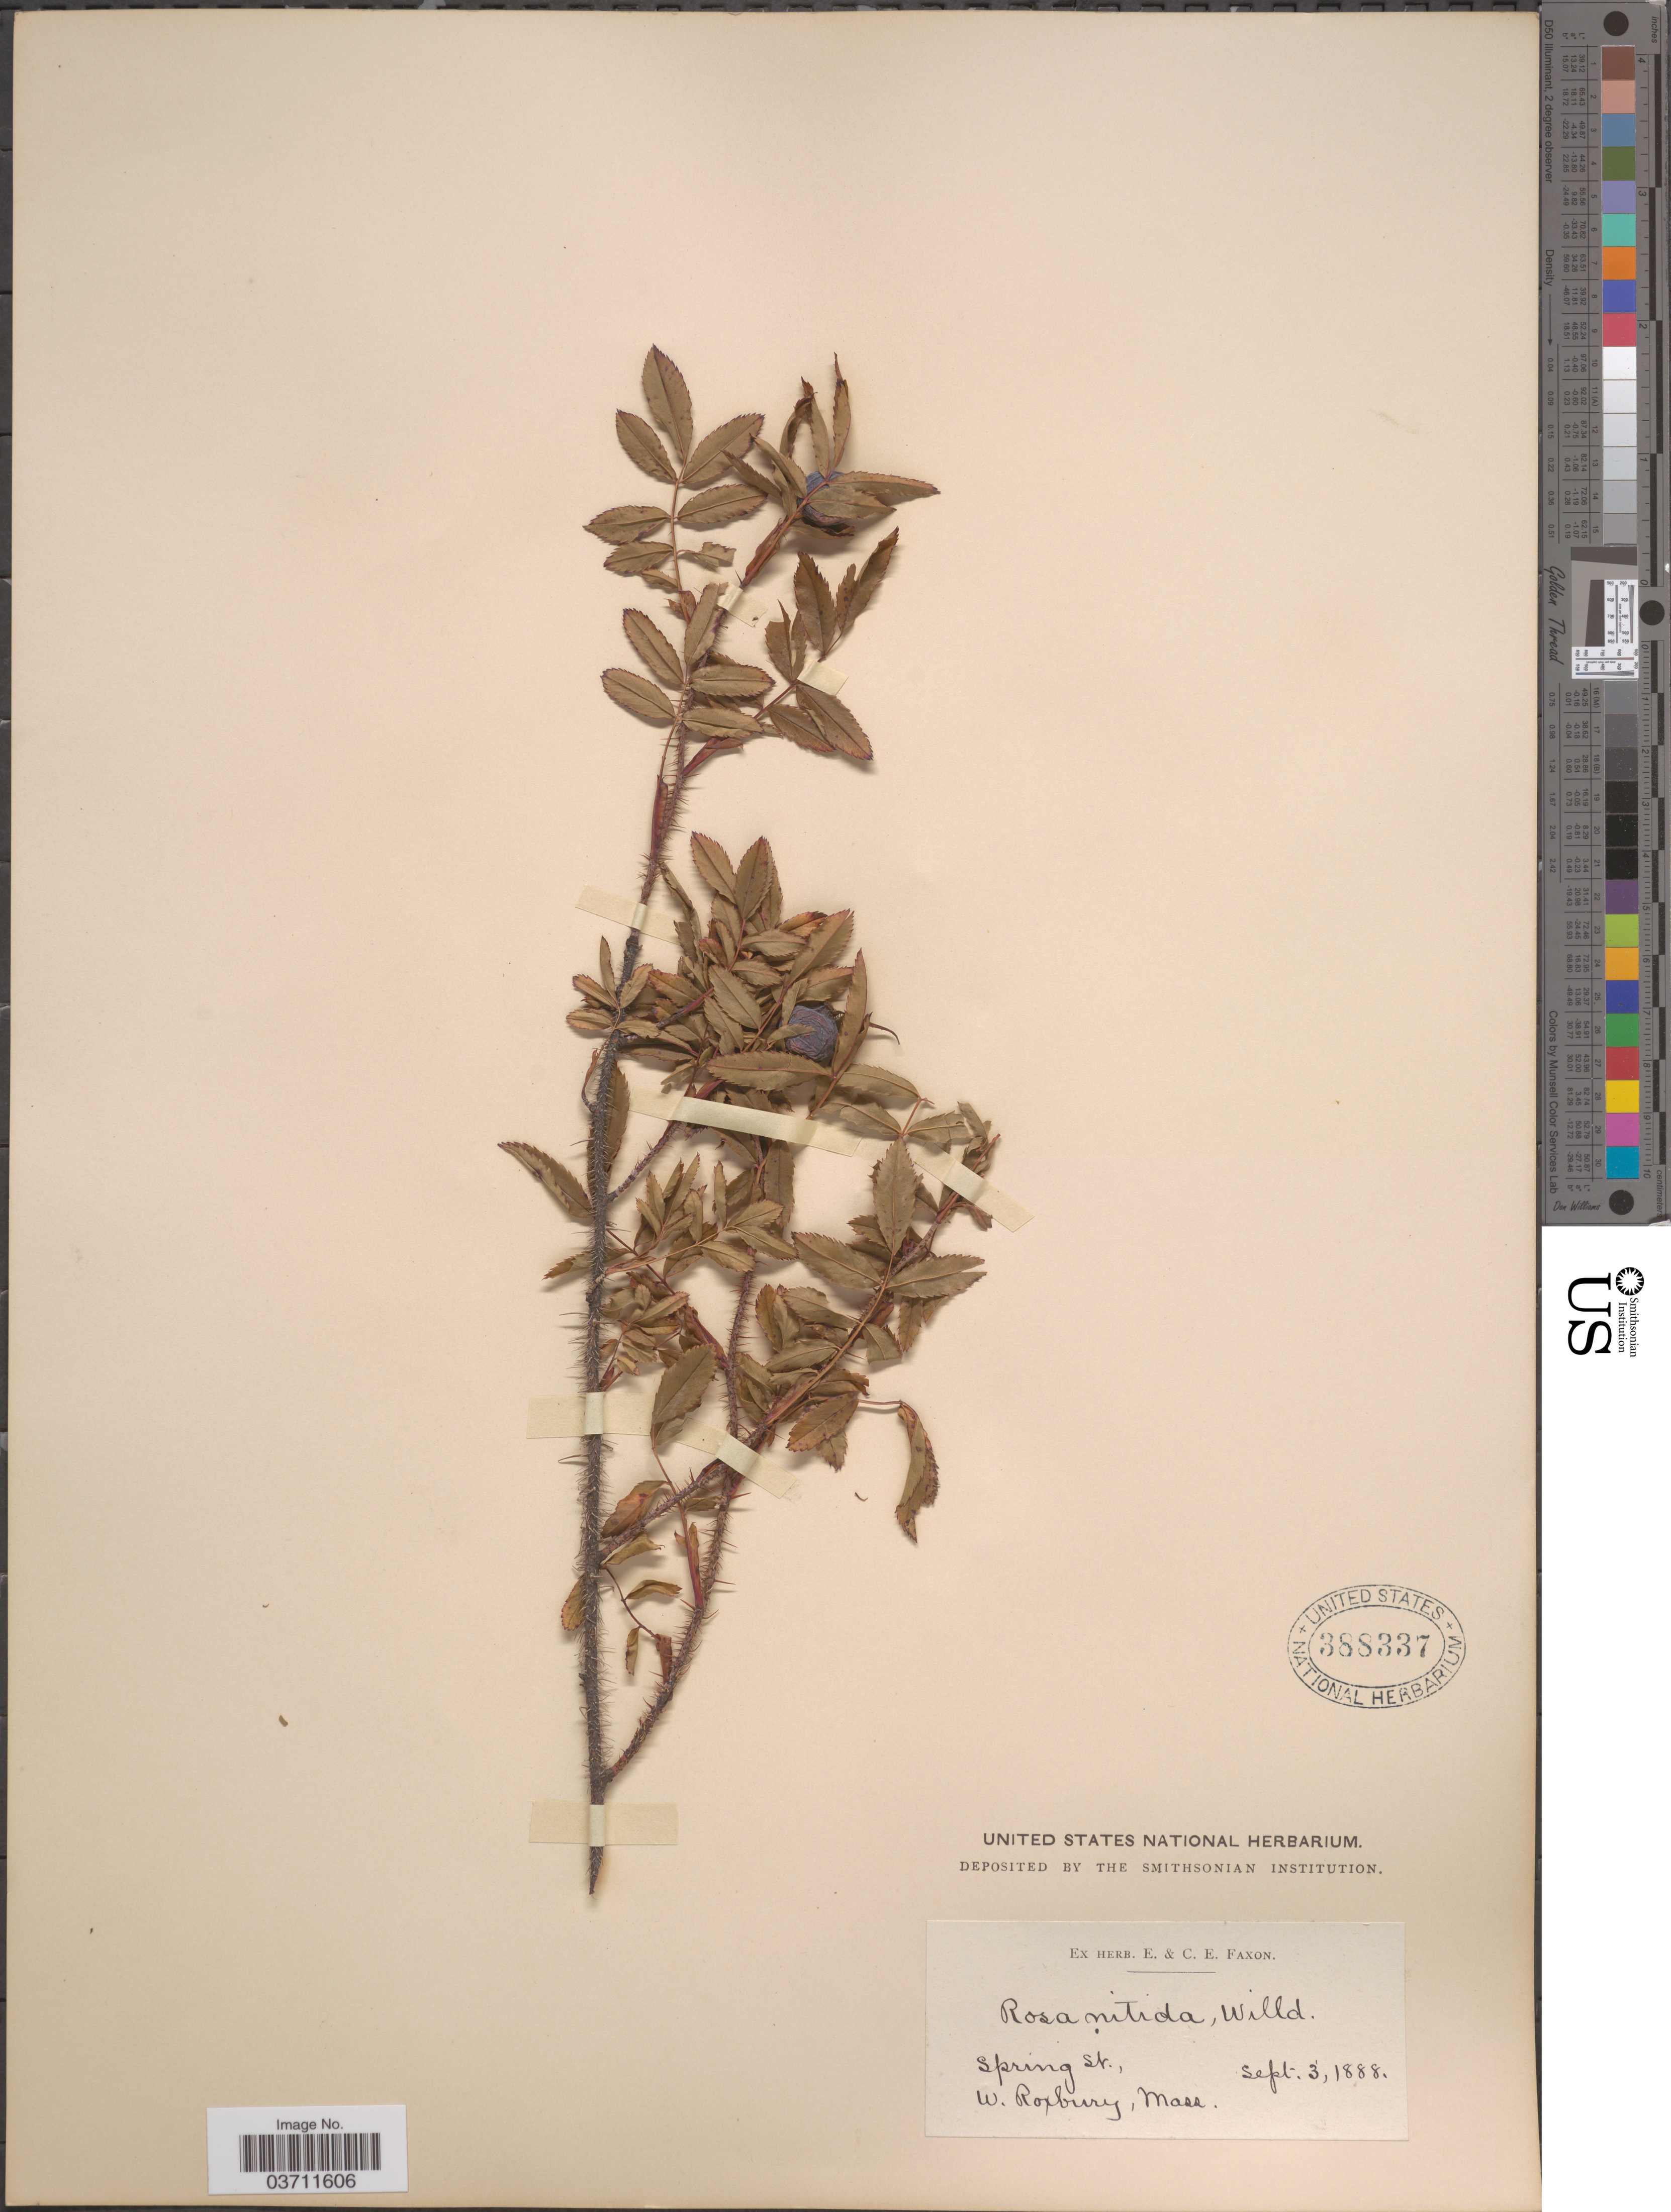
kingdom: Plantae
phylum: Tracheophyta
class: Magnoliopsida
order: Rosales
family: Rosaceae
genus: Rosa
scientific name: Rosa nitida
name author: Willd.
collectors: ex herb. E. & C.E. Faxon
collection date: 1888-09-03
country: United States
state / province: Massachusetts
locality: Spring St., W. Roxbury.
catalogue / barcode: US 388337